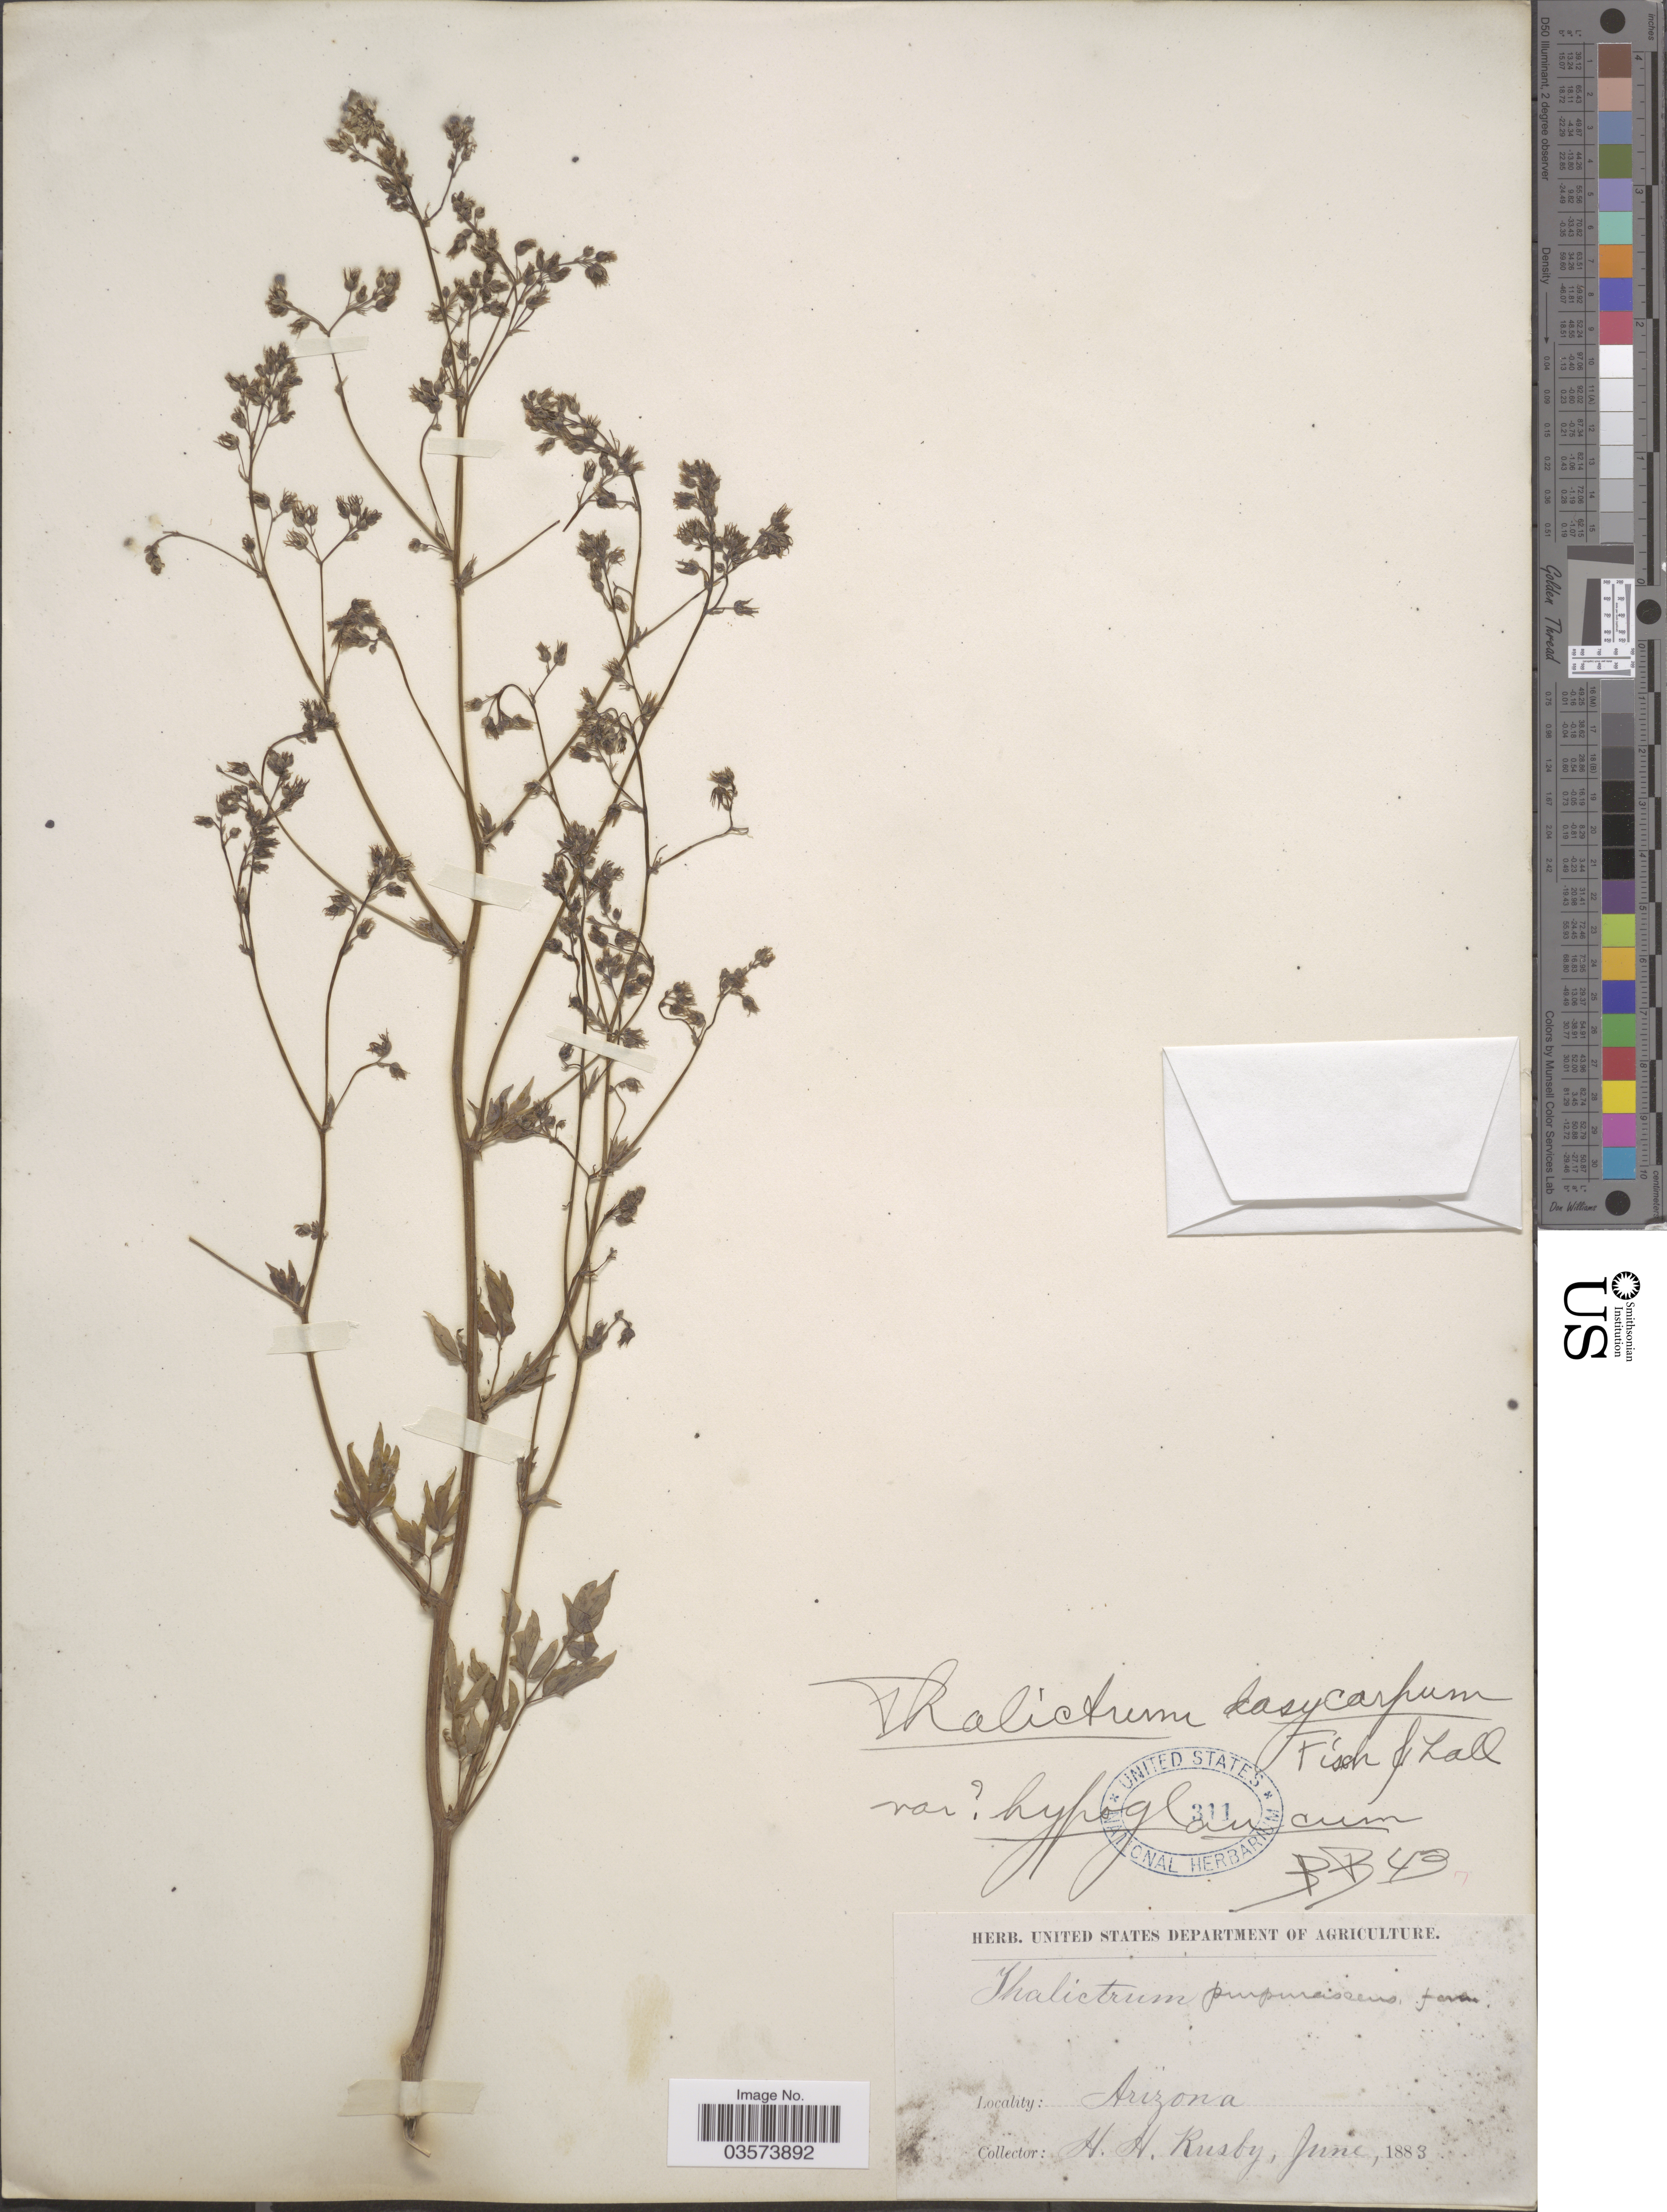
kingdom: Plantae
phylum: Tracheophyta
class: Magnoliopsida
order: Ranunculales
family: Ranunculaceae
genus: Thalictrum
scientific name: Thalictrum dasycarpum var. hypoglaucum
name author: (Rydb.) B. Boivin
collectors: H. H. Rusby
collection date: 1883-06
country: United States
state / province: Arizona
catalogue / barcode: US 311